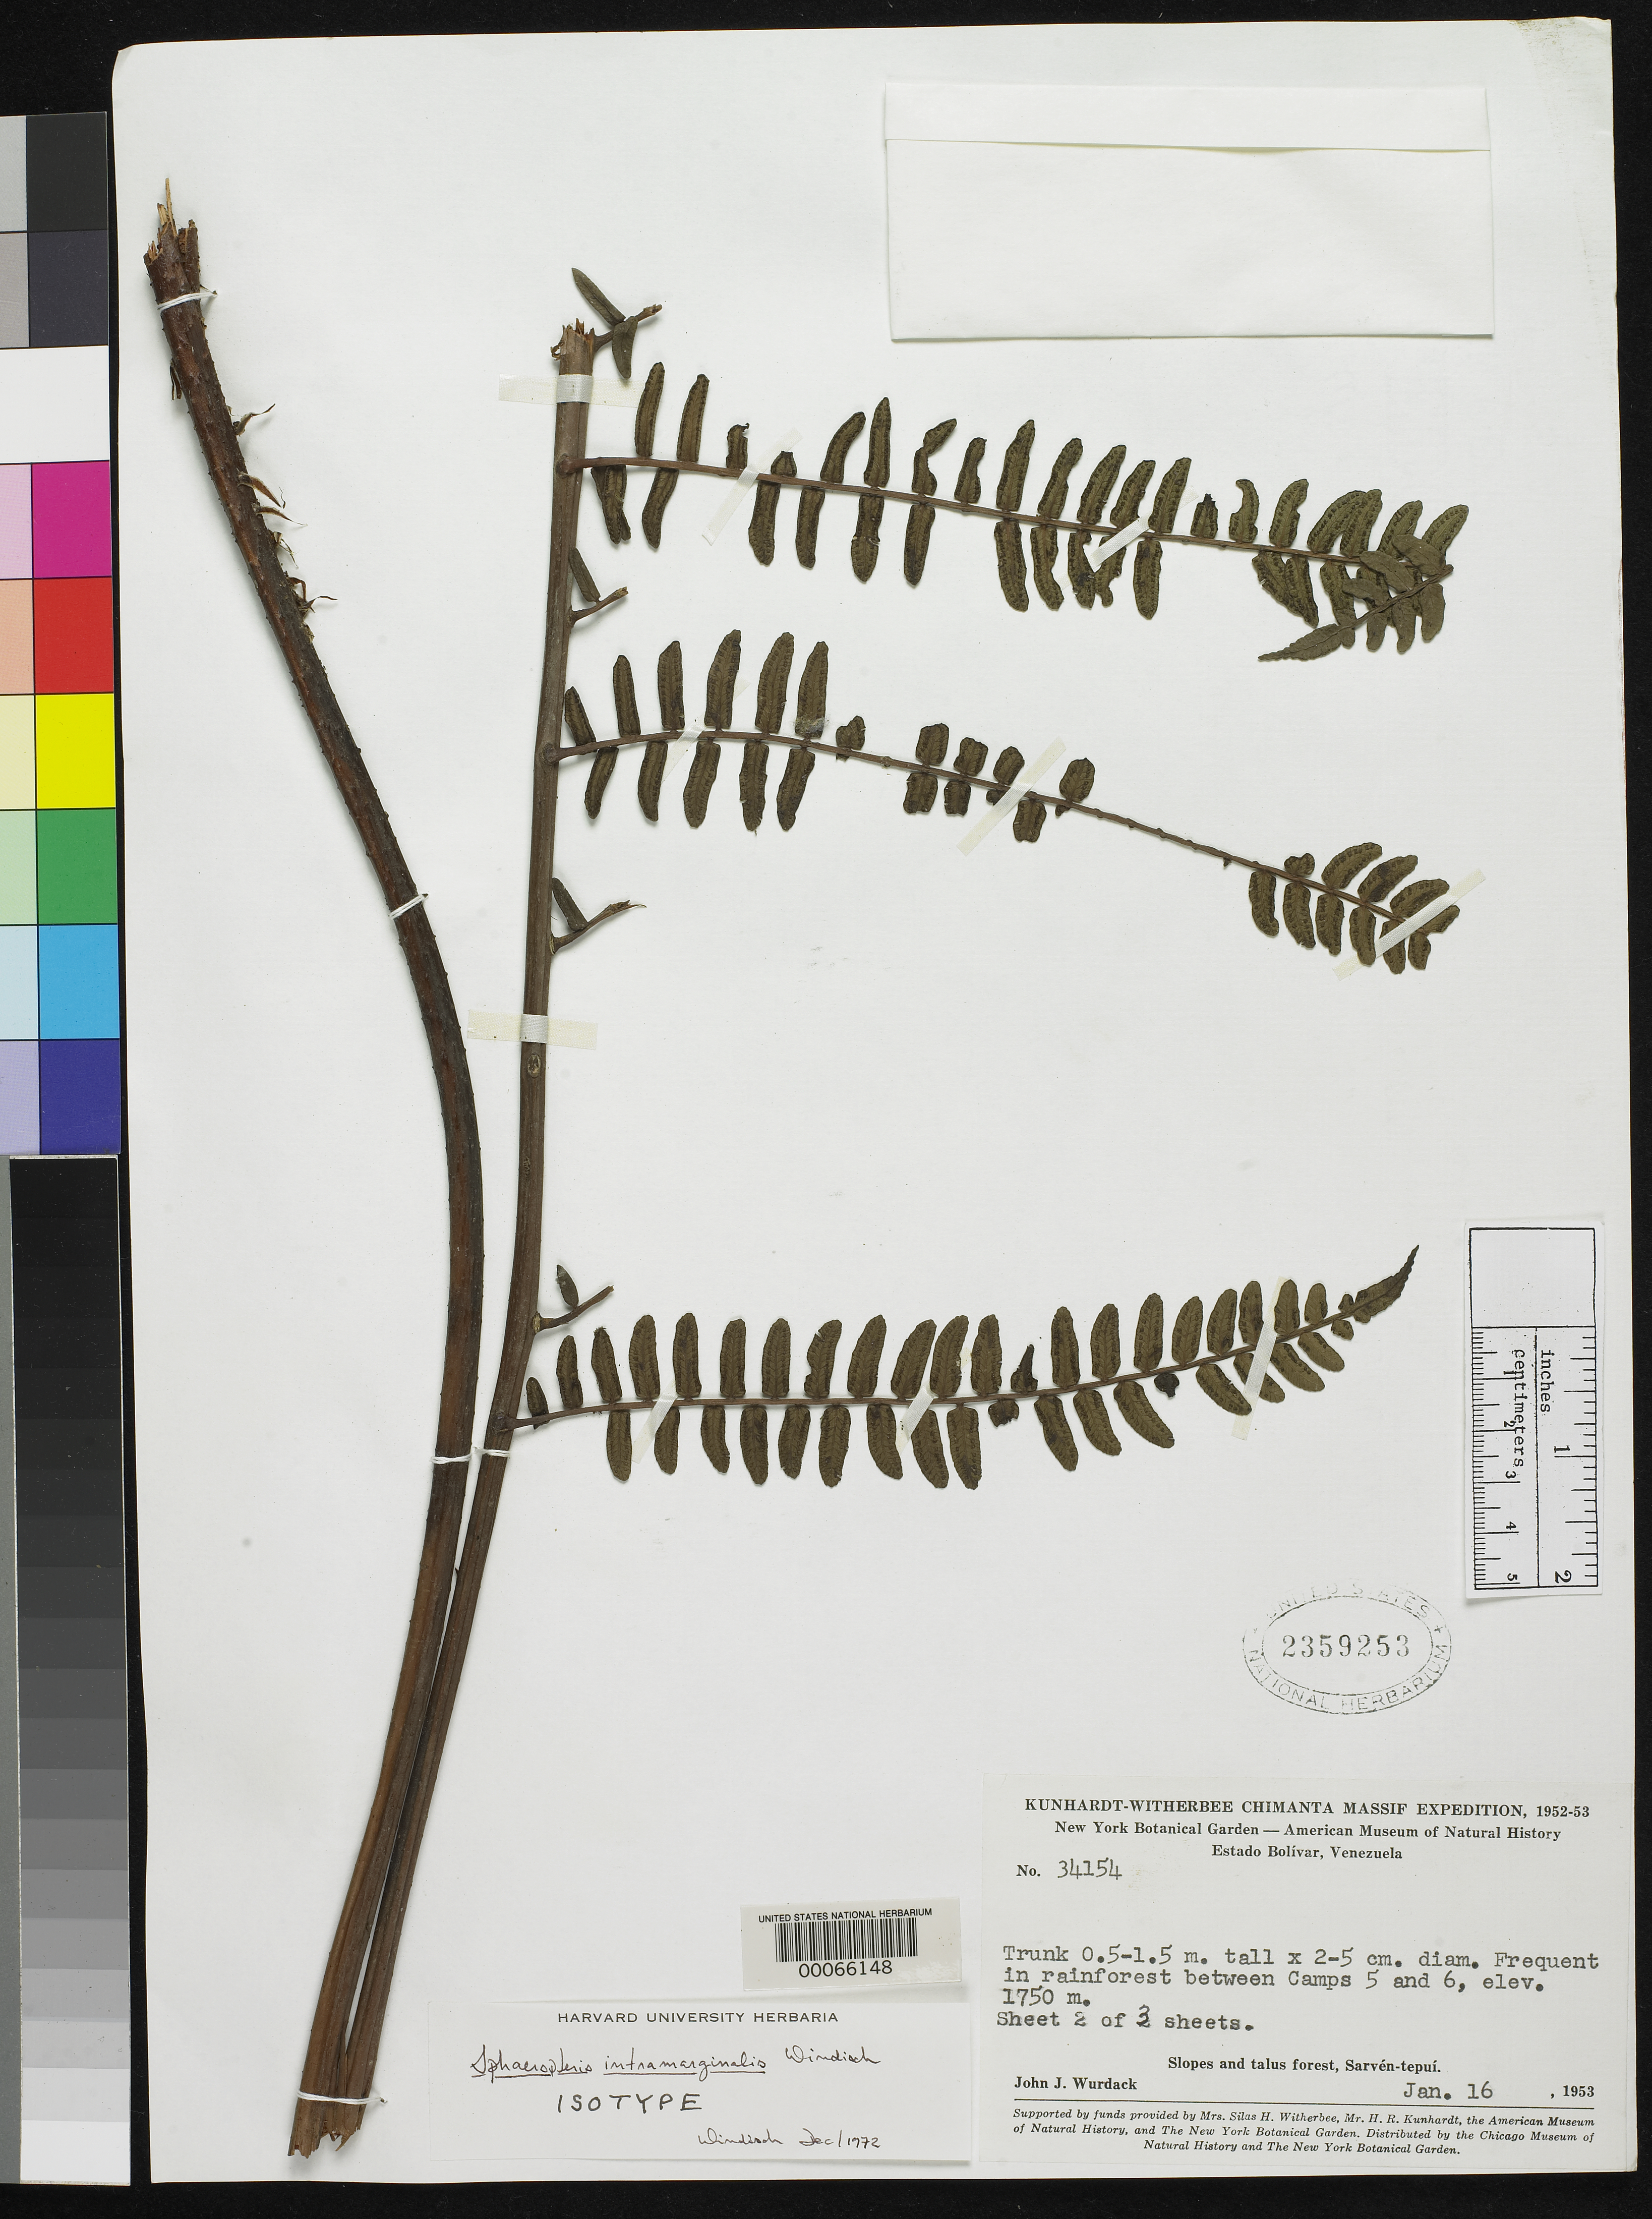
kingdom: Plantae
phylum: Tracheophyta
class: Polypodiopsida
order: Cyatheales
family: Cyatheaceae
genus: Sphaeropteris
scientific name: Sphaeropteris intramarginalis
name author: P.G. Windisch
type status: Isotype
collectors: J. J. Wurdack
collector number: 34154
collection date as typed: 16 Jan 1953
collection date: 1953-01-16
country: Venezuela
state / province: Bolivar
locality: Sarven-tepui.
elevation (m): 1750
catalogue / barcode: US 2359253